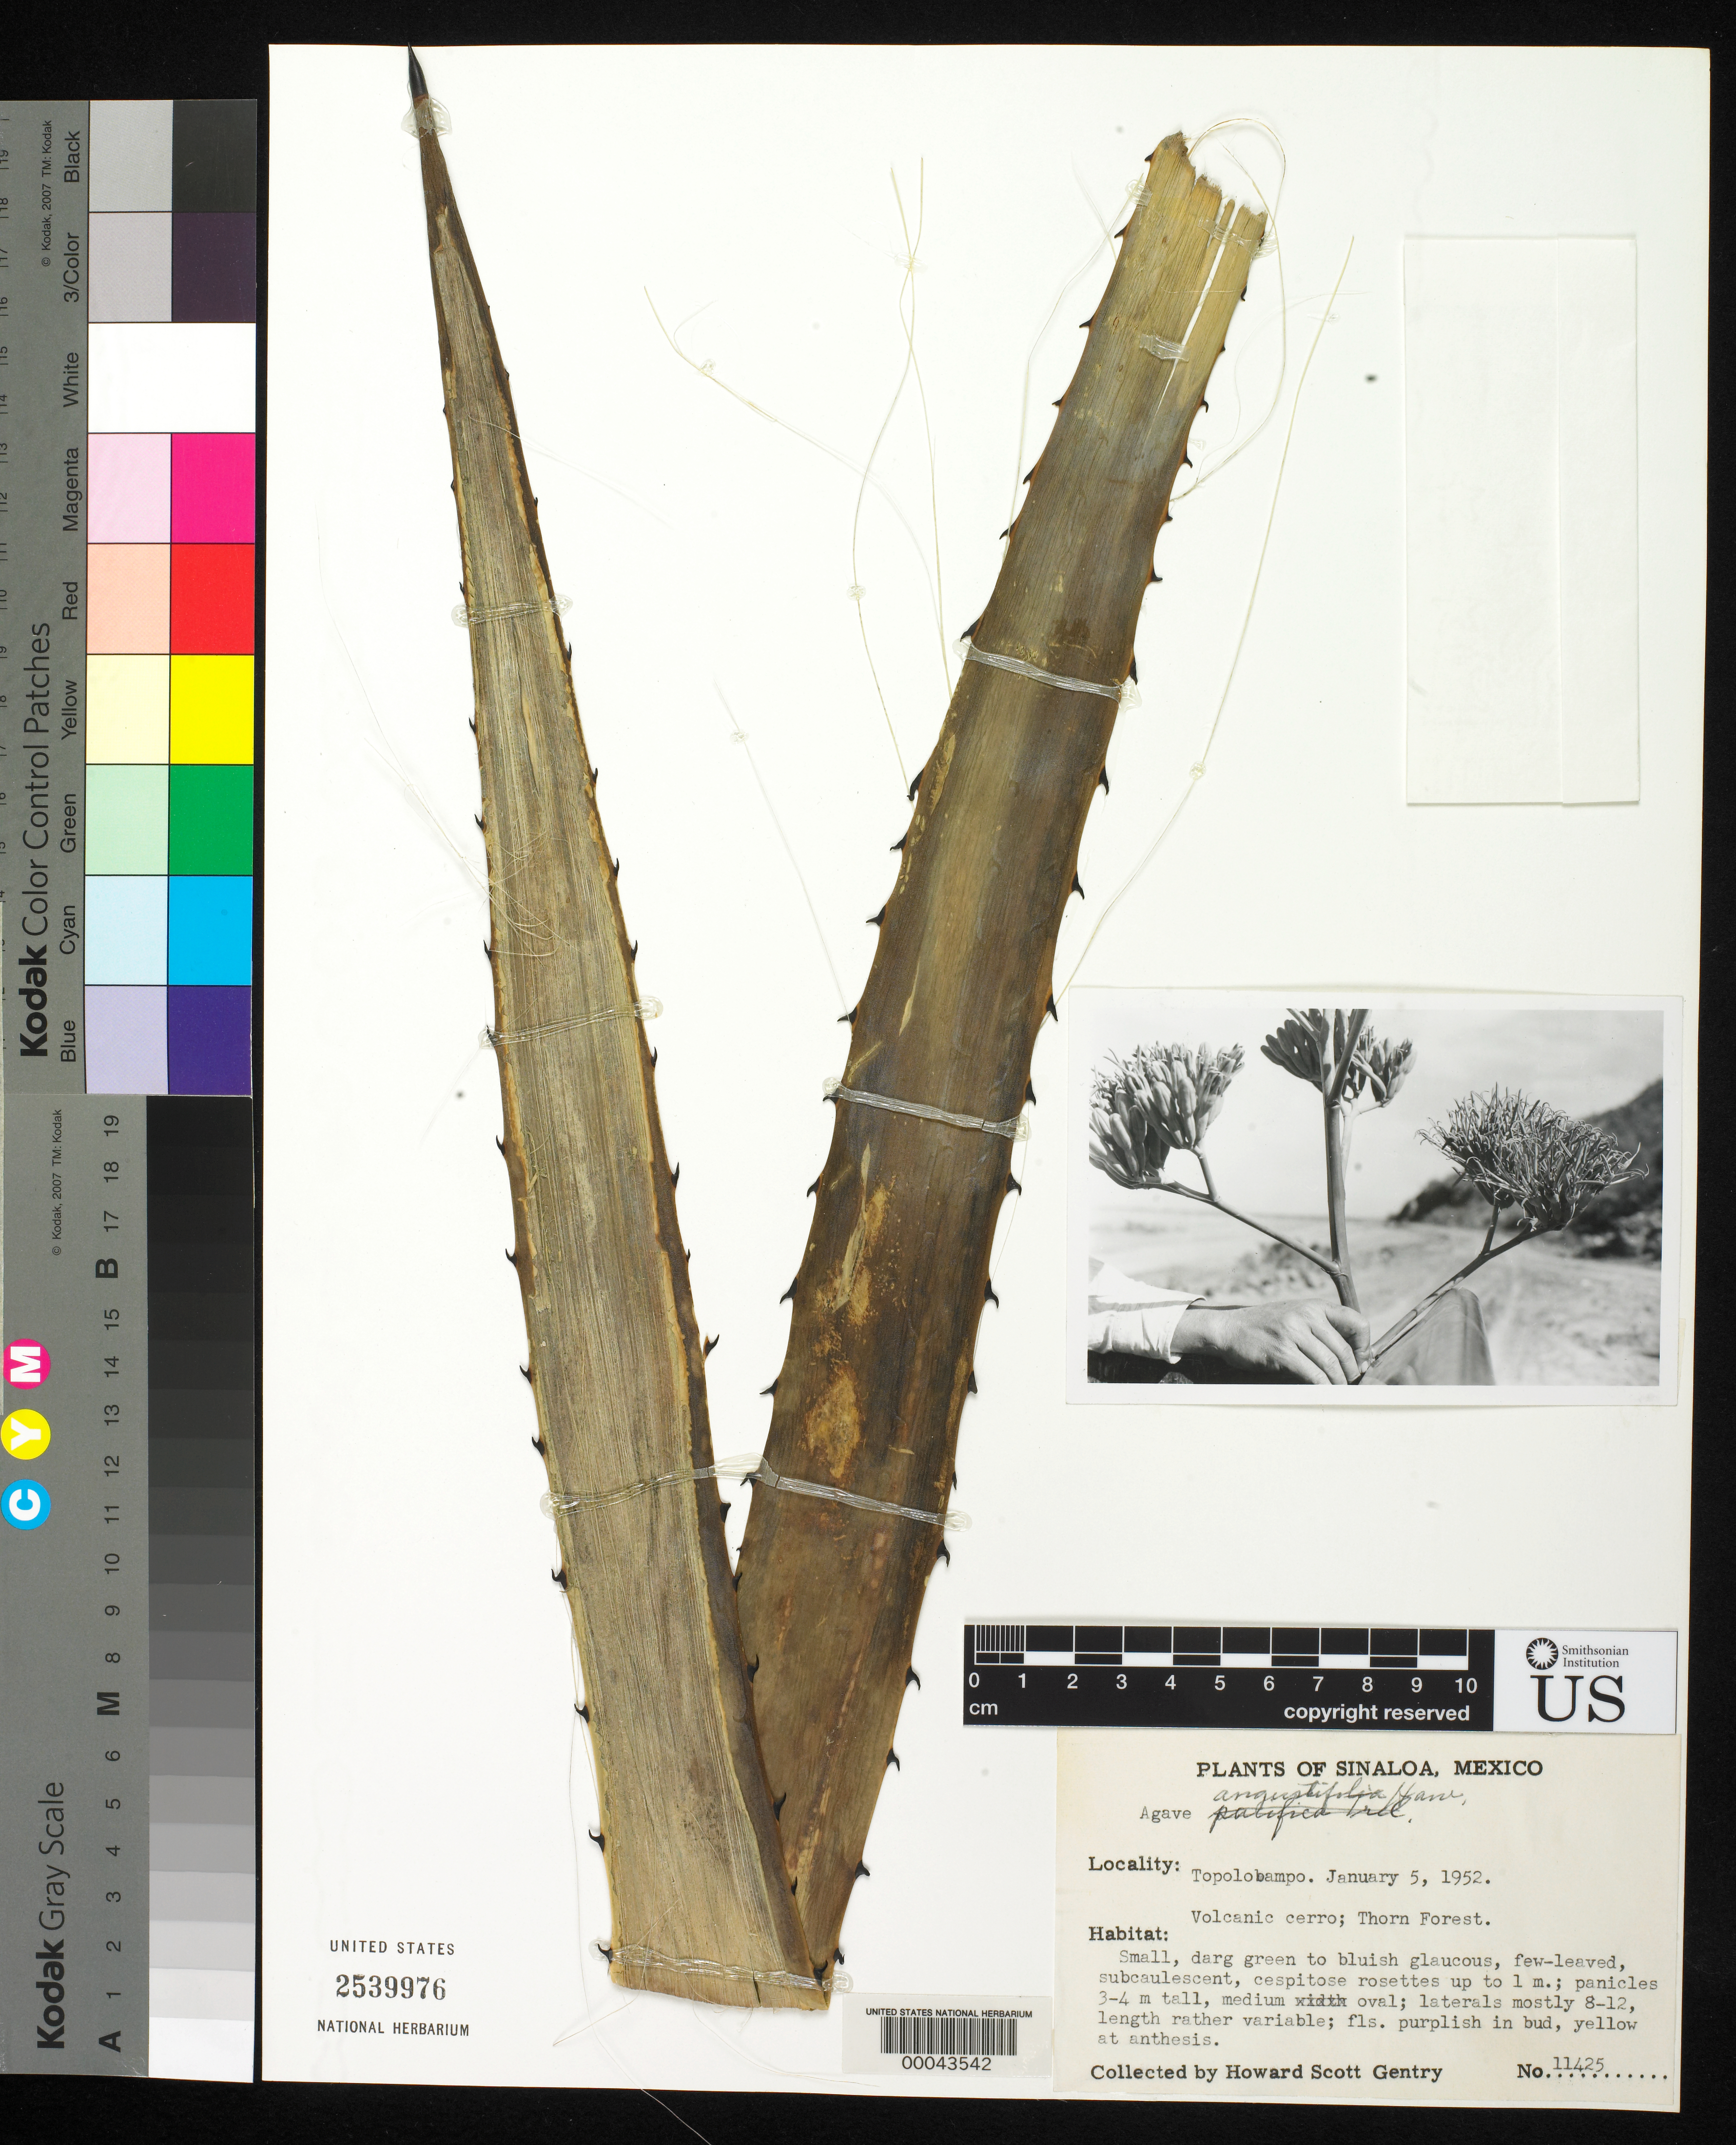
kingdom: Plantae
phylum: Tracheophyta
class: Liliopsida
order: Asparagales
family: Asparagaceae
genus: Agave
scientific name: Agave angustifolia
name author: Haw.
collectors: H. S. Gentry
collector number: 11425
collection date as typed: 05 Jan 1952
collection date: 1952-01-05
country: Mexico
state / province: Sinaloa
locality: Topolobampo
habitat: Volcanic cerro; thorn forest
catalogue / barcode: US 2539976